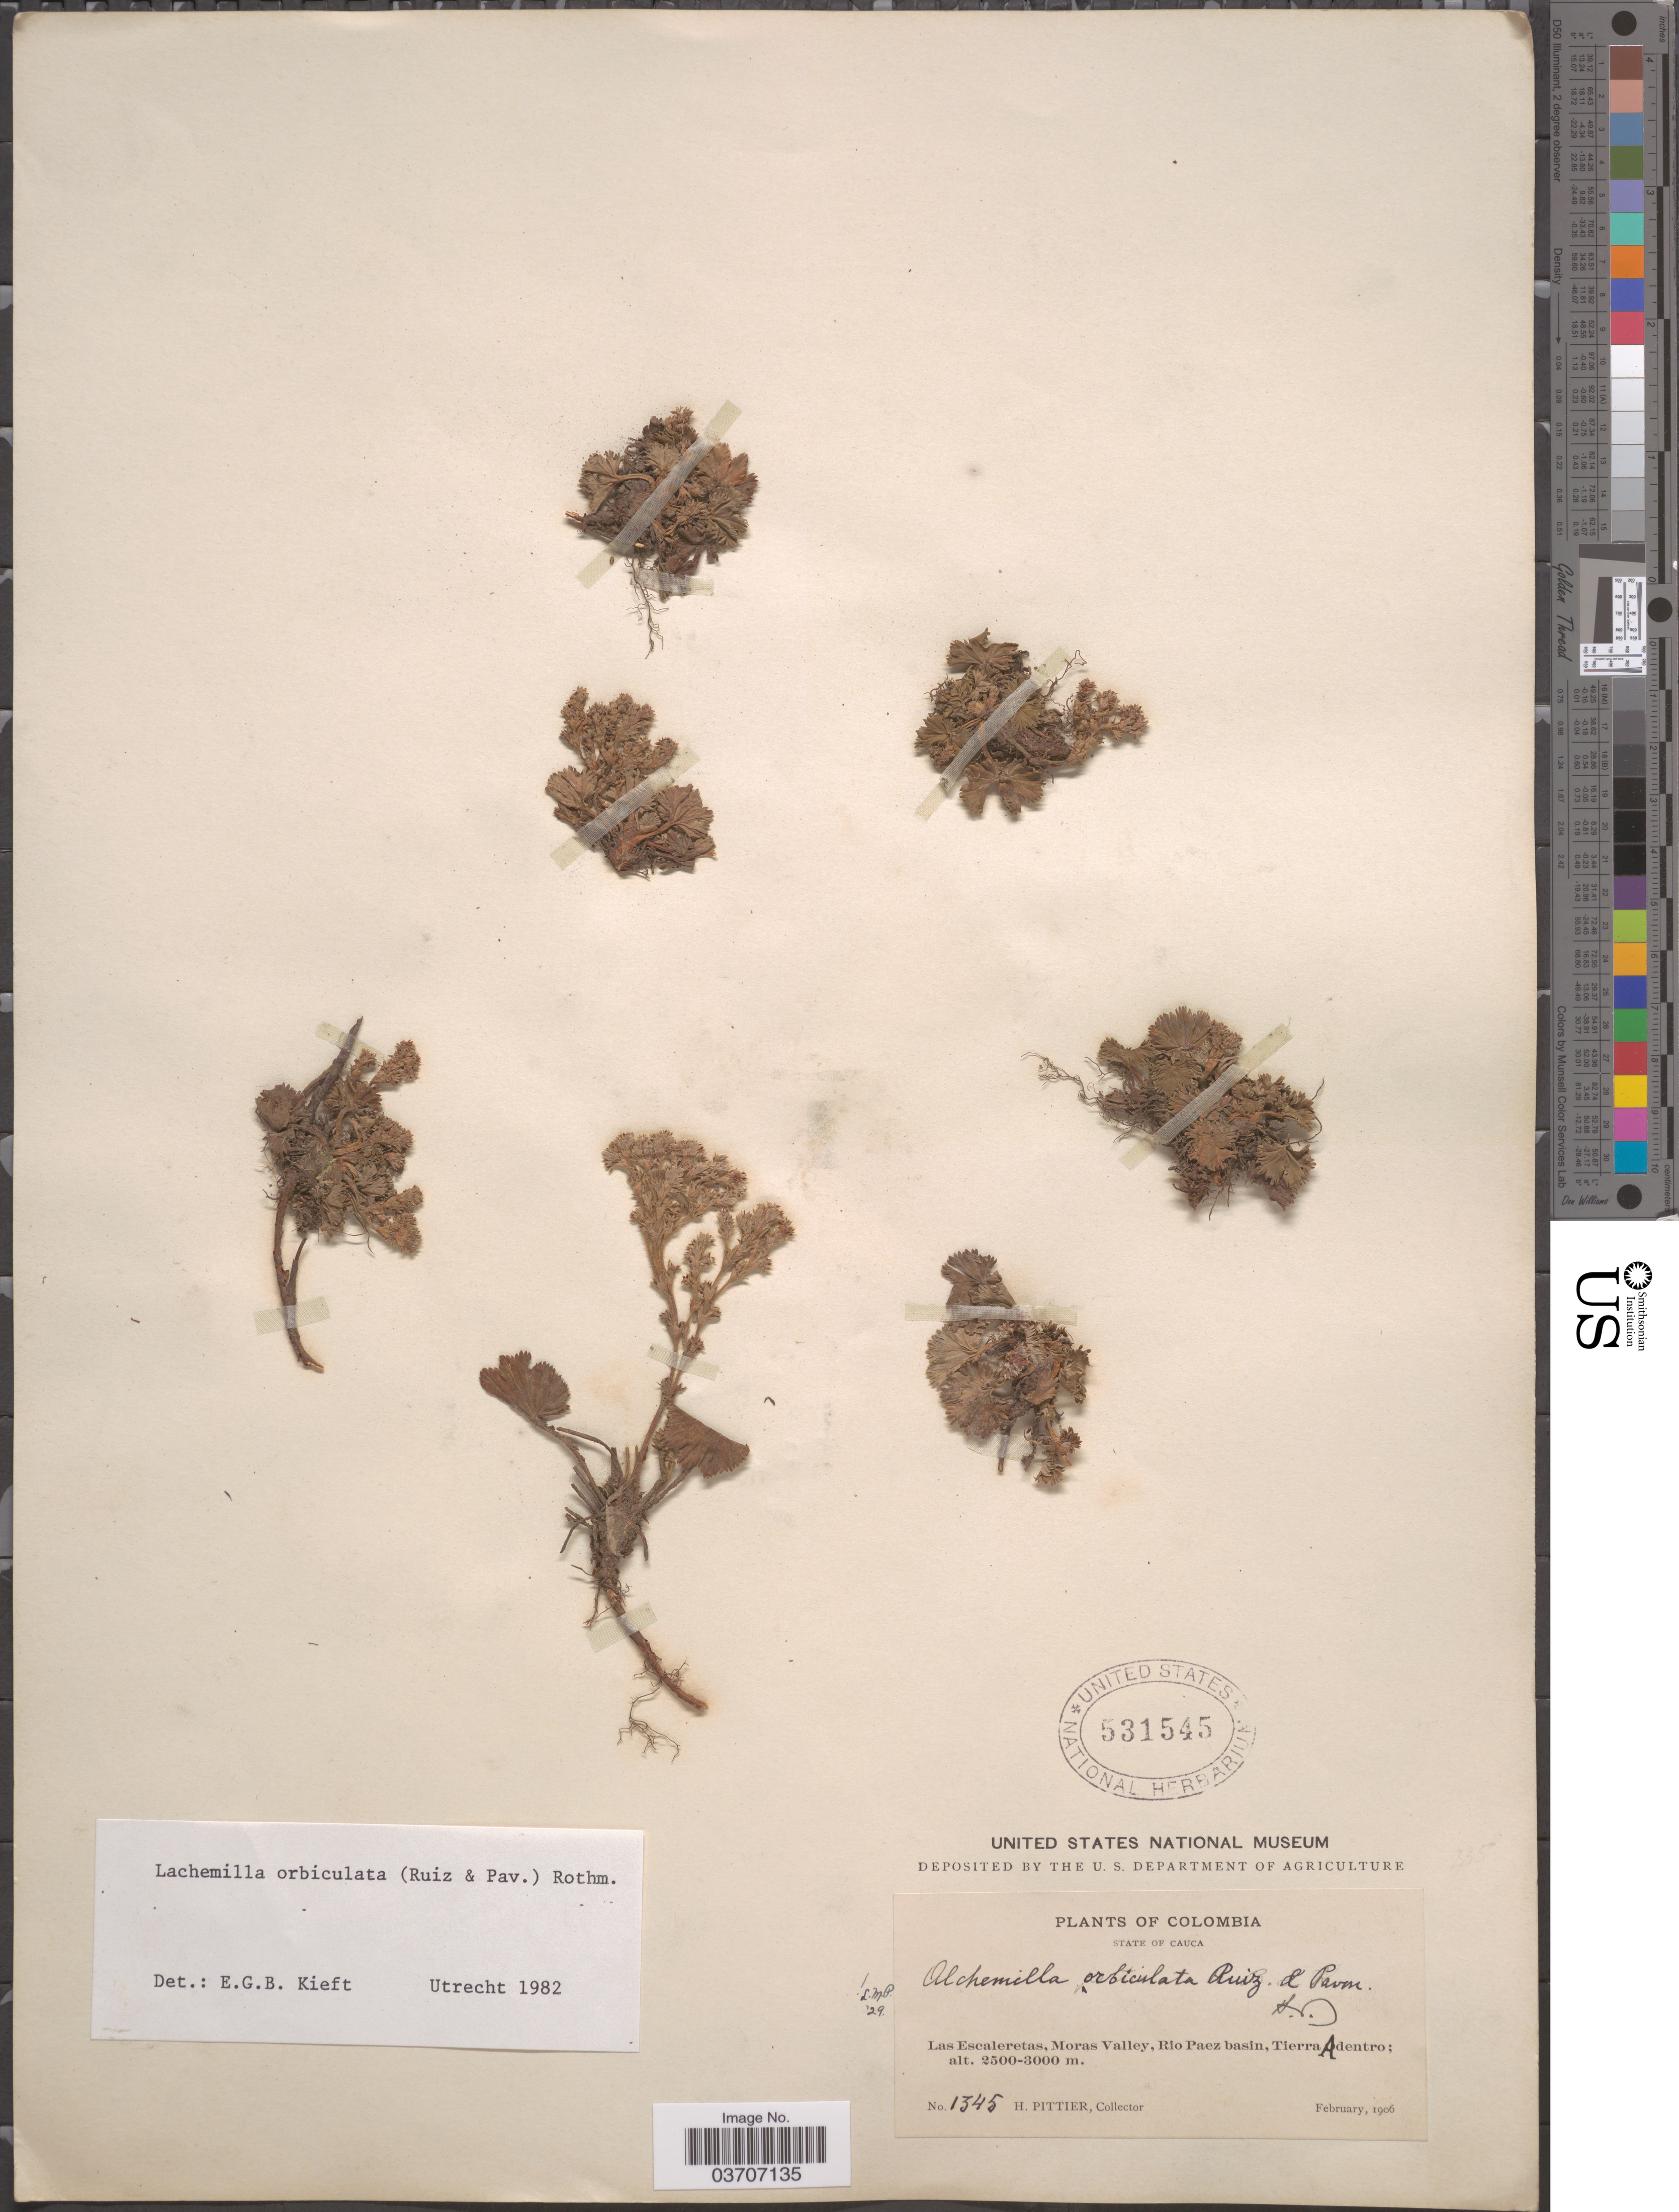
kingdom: Plantae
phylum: Tracheophyta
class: Magnoliopsida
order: Rosales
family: Rosaceae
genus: Lachemilla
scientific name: Lachemilla orbiculata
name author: (Ruiz & Pav.) Rydb.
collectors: H. F. Pittier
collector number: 1345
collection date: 1906-02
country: Colombia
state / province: Cauca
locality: Las Escaleretas, Moras Valley, Rio Paez basin, Tierra Adentro.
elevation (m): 2500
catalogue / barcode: US 531545